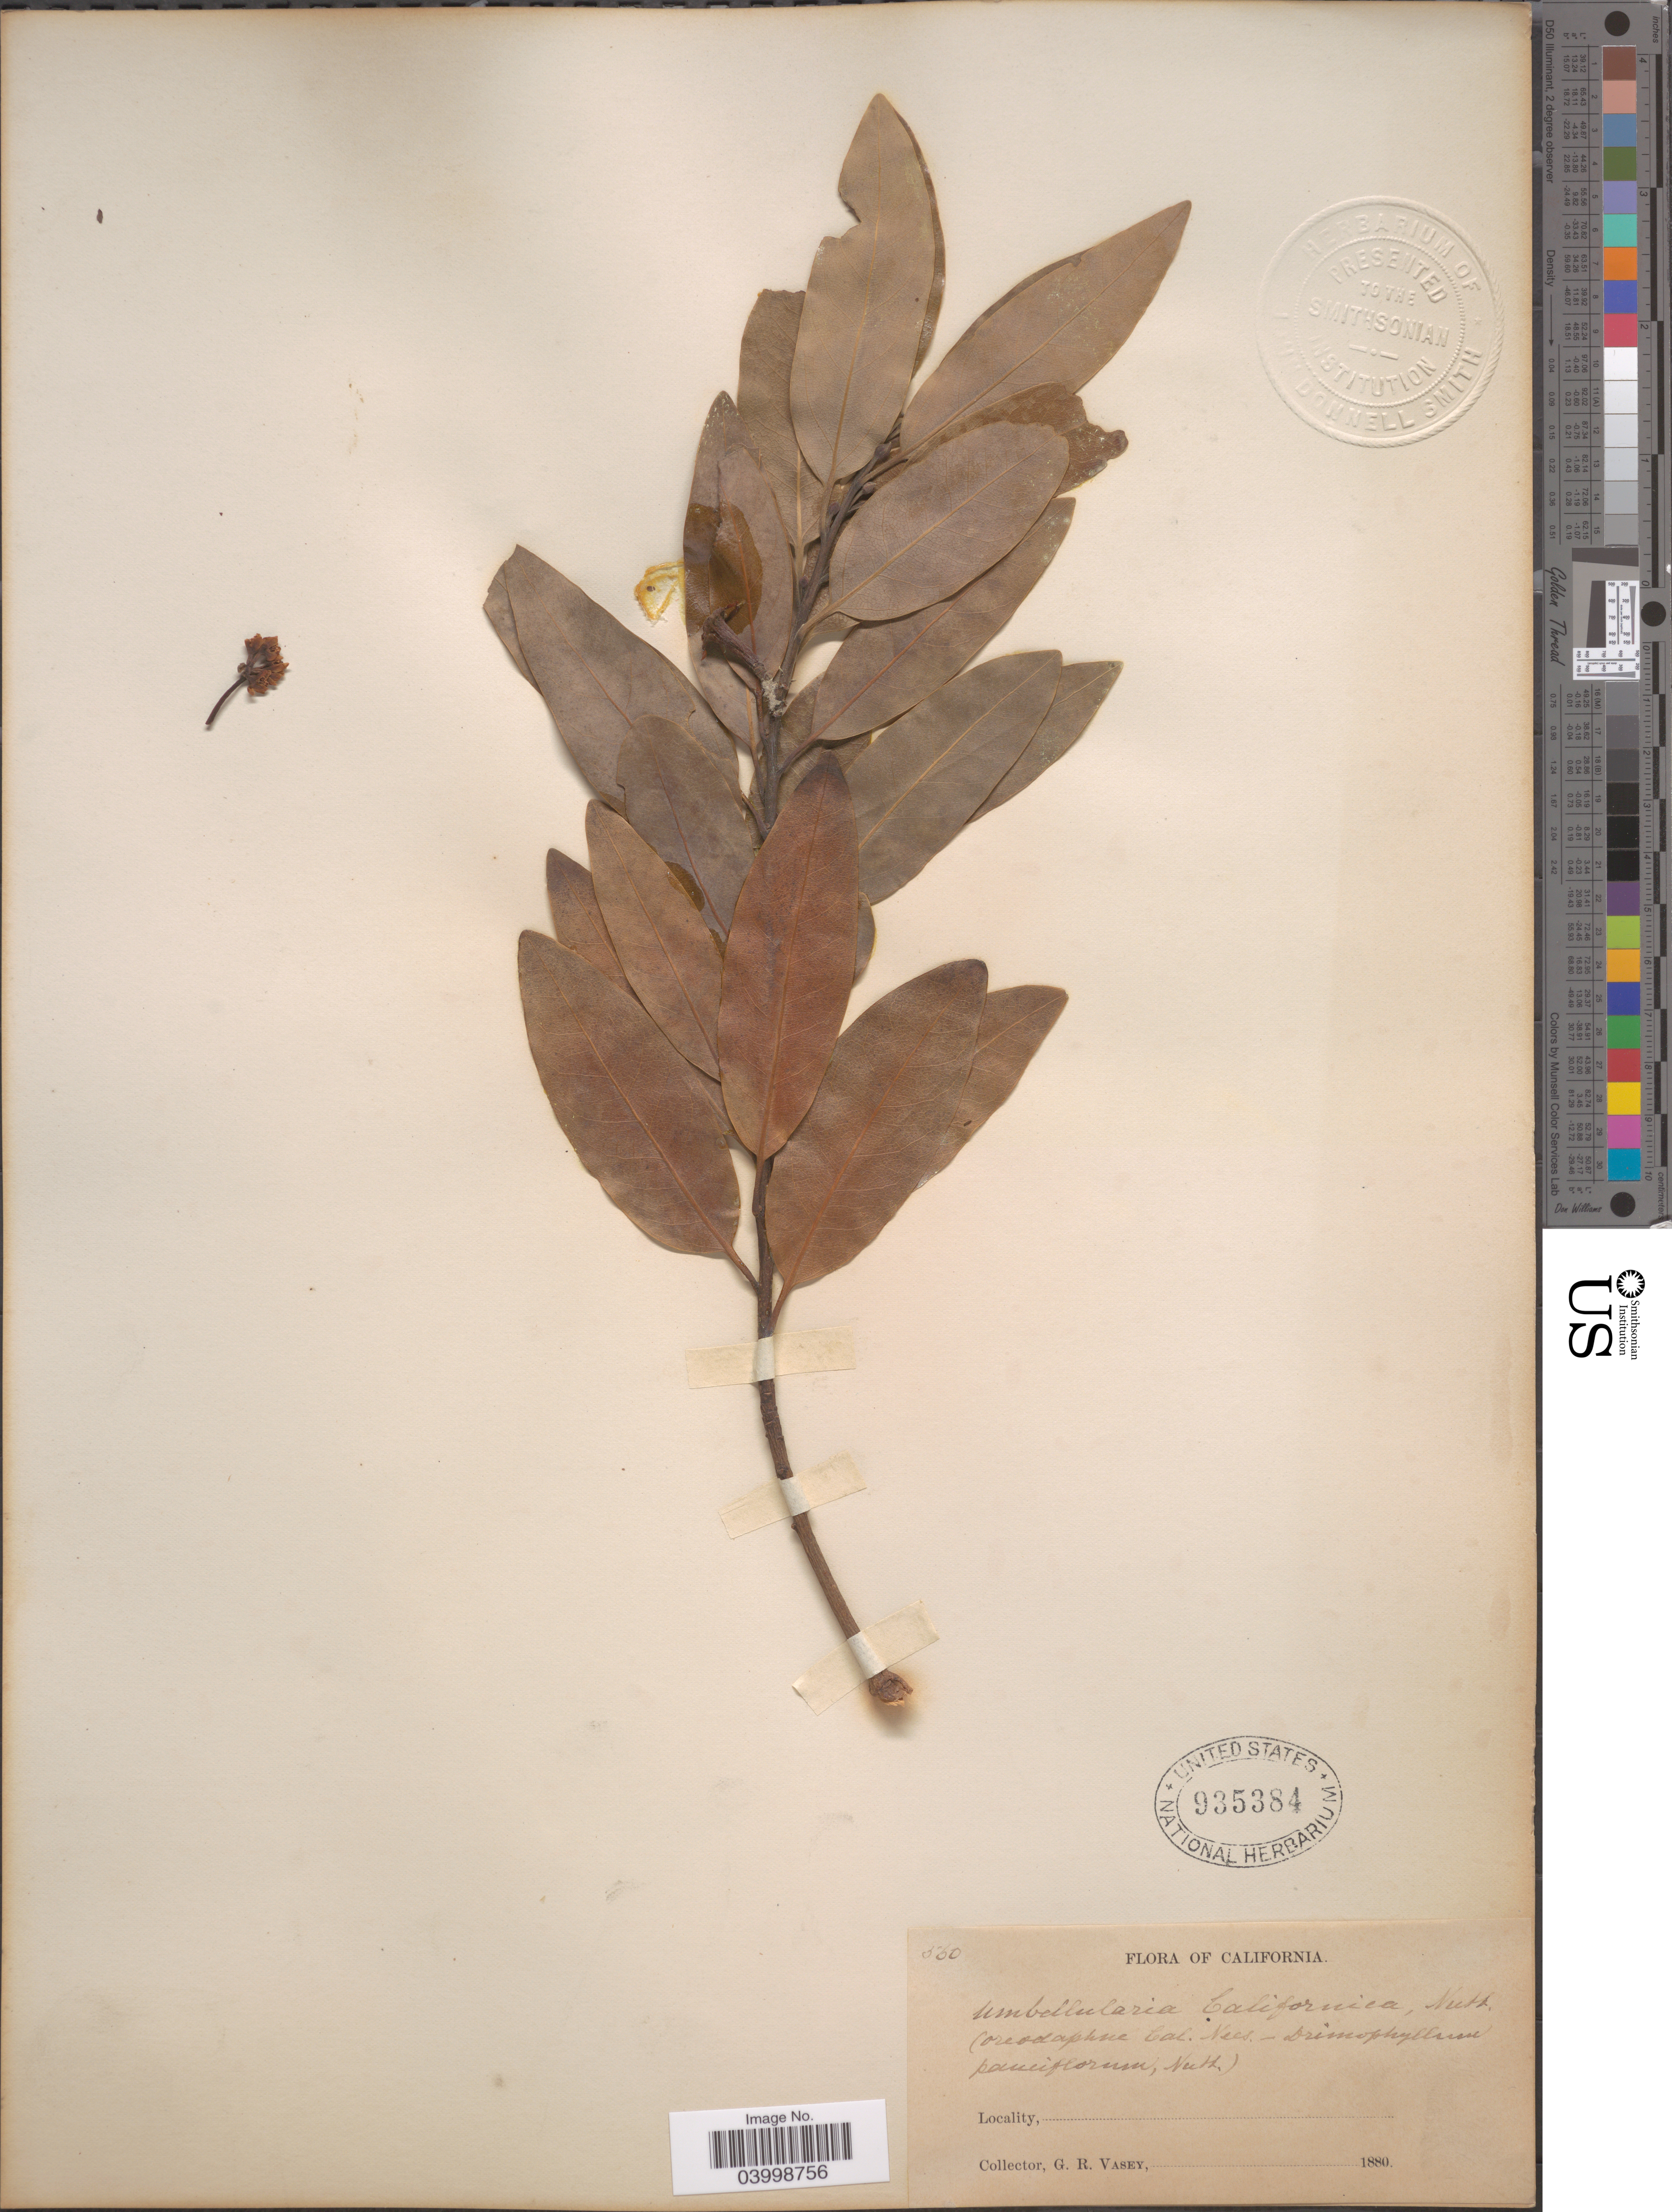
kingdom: Plantae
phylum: Tracheophyta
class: Magnoliopsida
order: Laurales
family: Lauraceae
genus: Umbellularia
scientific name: Umbellularia californica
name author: (Hook. & Arn.) Nutt.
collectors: G. R. Vasey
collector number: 560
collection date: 1880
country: United States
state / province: California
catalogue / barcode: US 935384